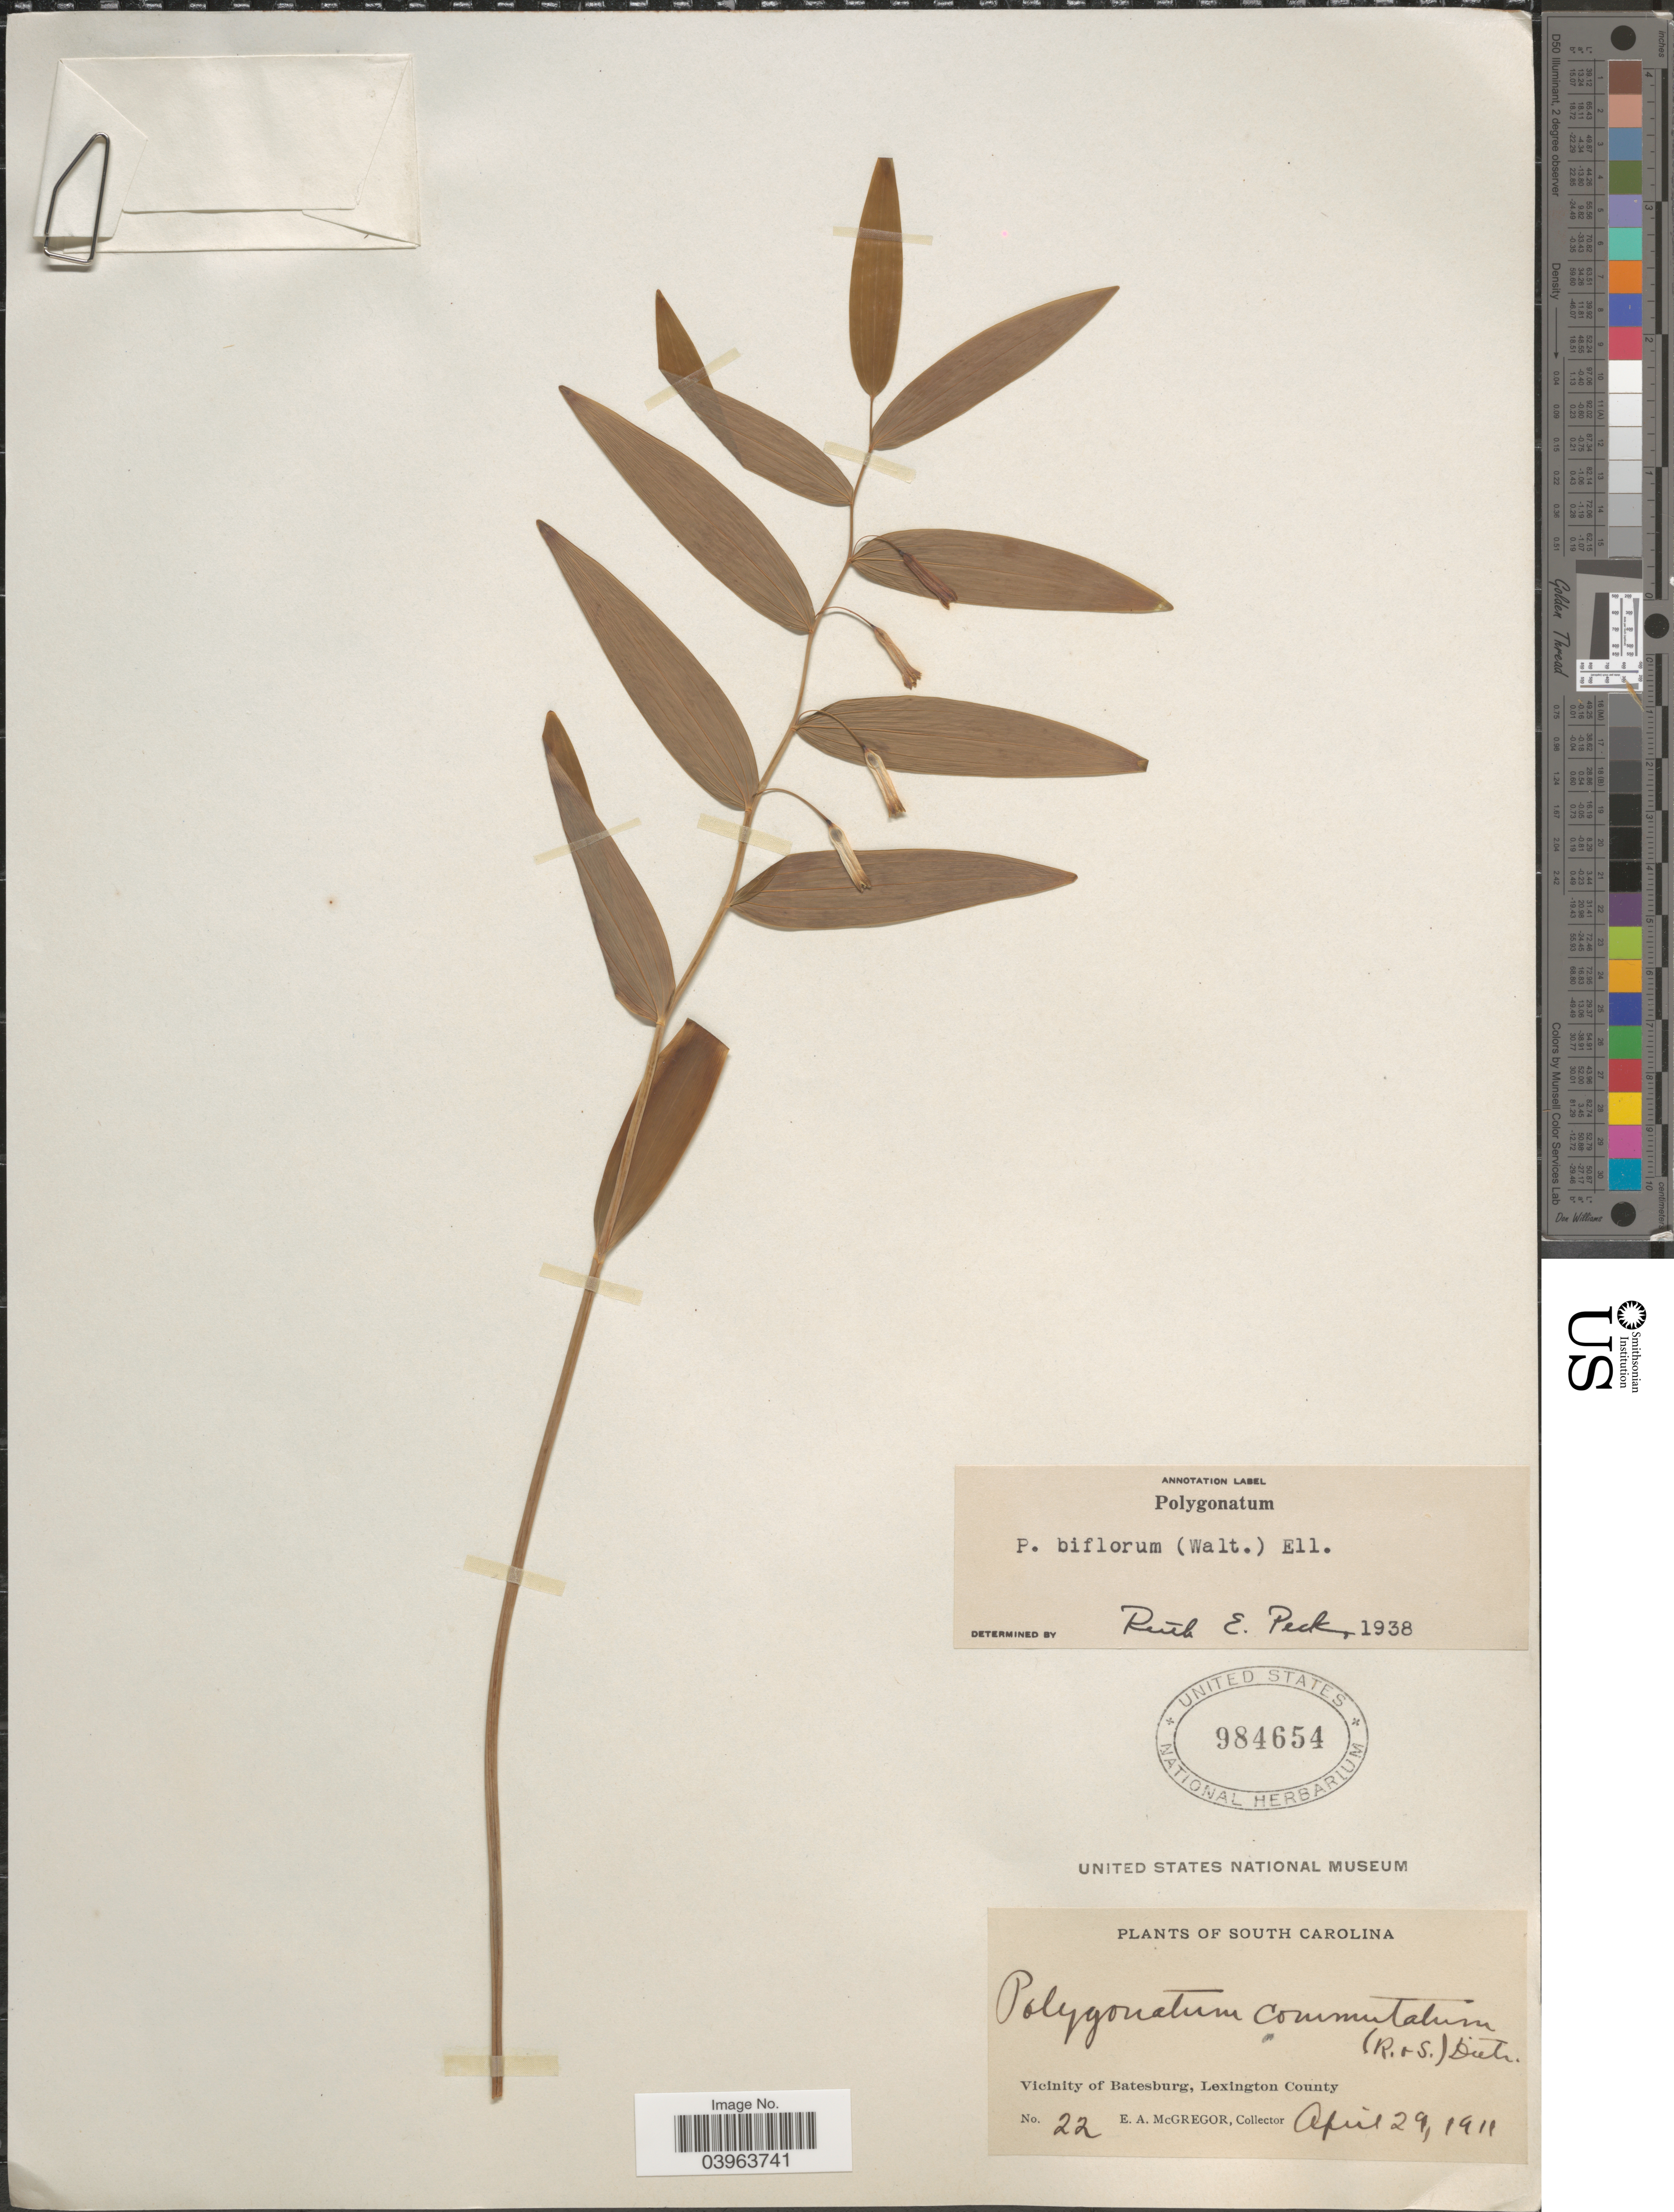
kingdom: Plantae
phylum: Tracheophyta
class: Liliopsida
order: Asparagales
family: Asparagaceae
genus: Polygonatum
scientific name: Polygonatum biflorum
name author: (Walter) Elliott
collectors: E. A. McGregor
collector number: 22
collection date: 1911-04-29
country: United States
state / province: South Carolina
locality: Vicinity of Batesburg, Lexington County.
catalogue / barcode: US 984654